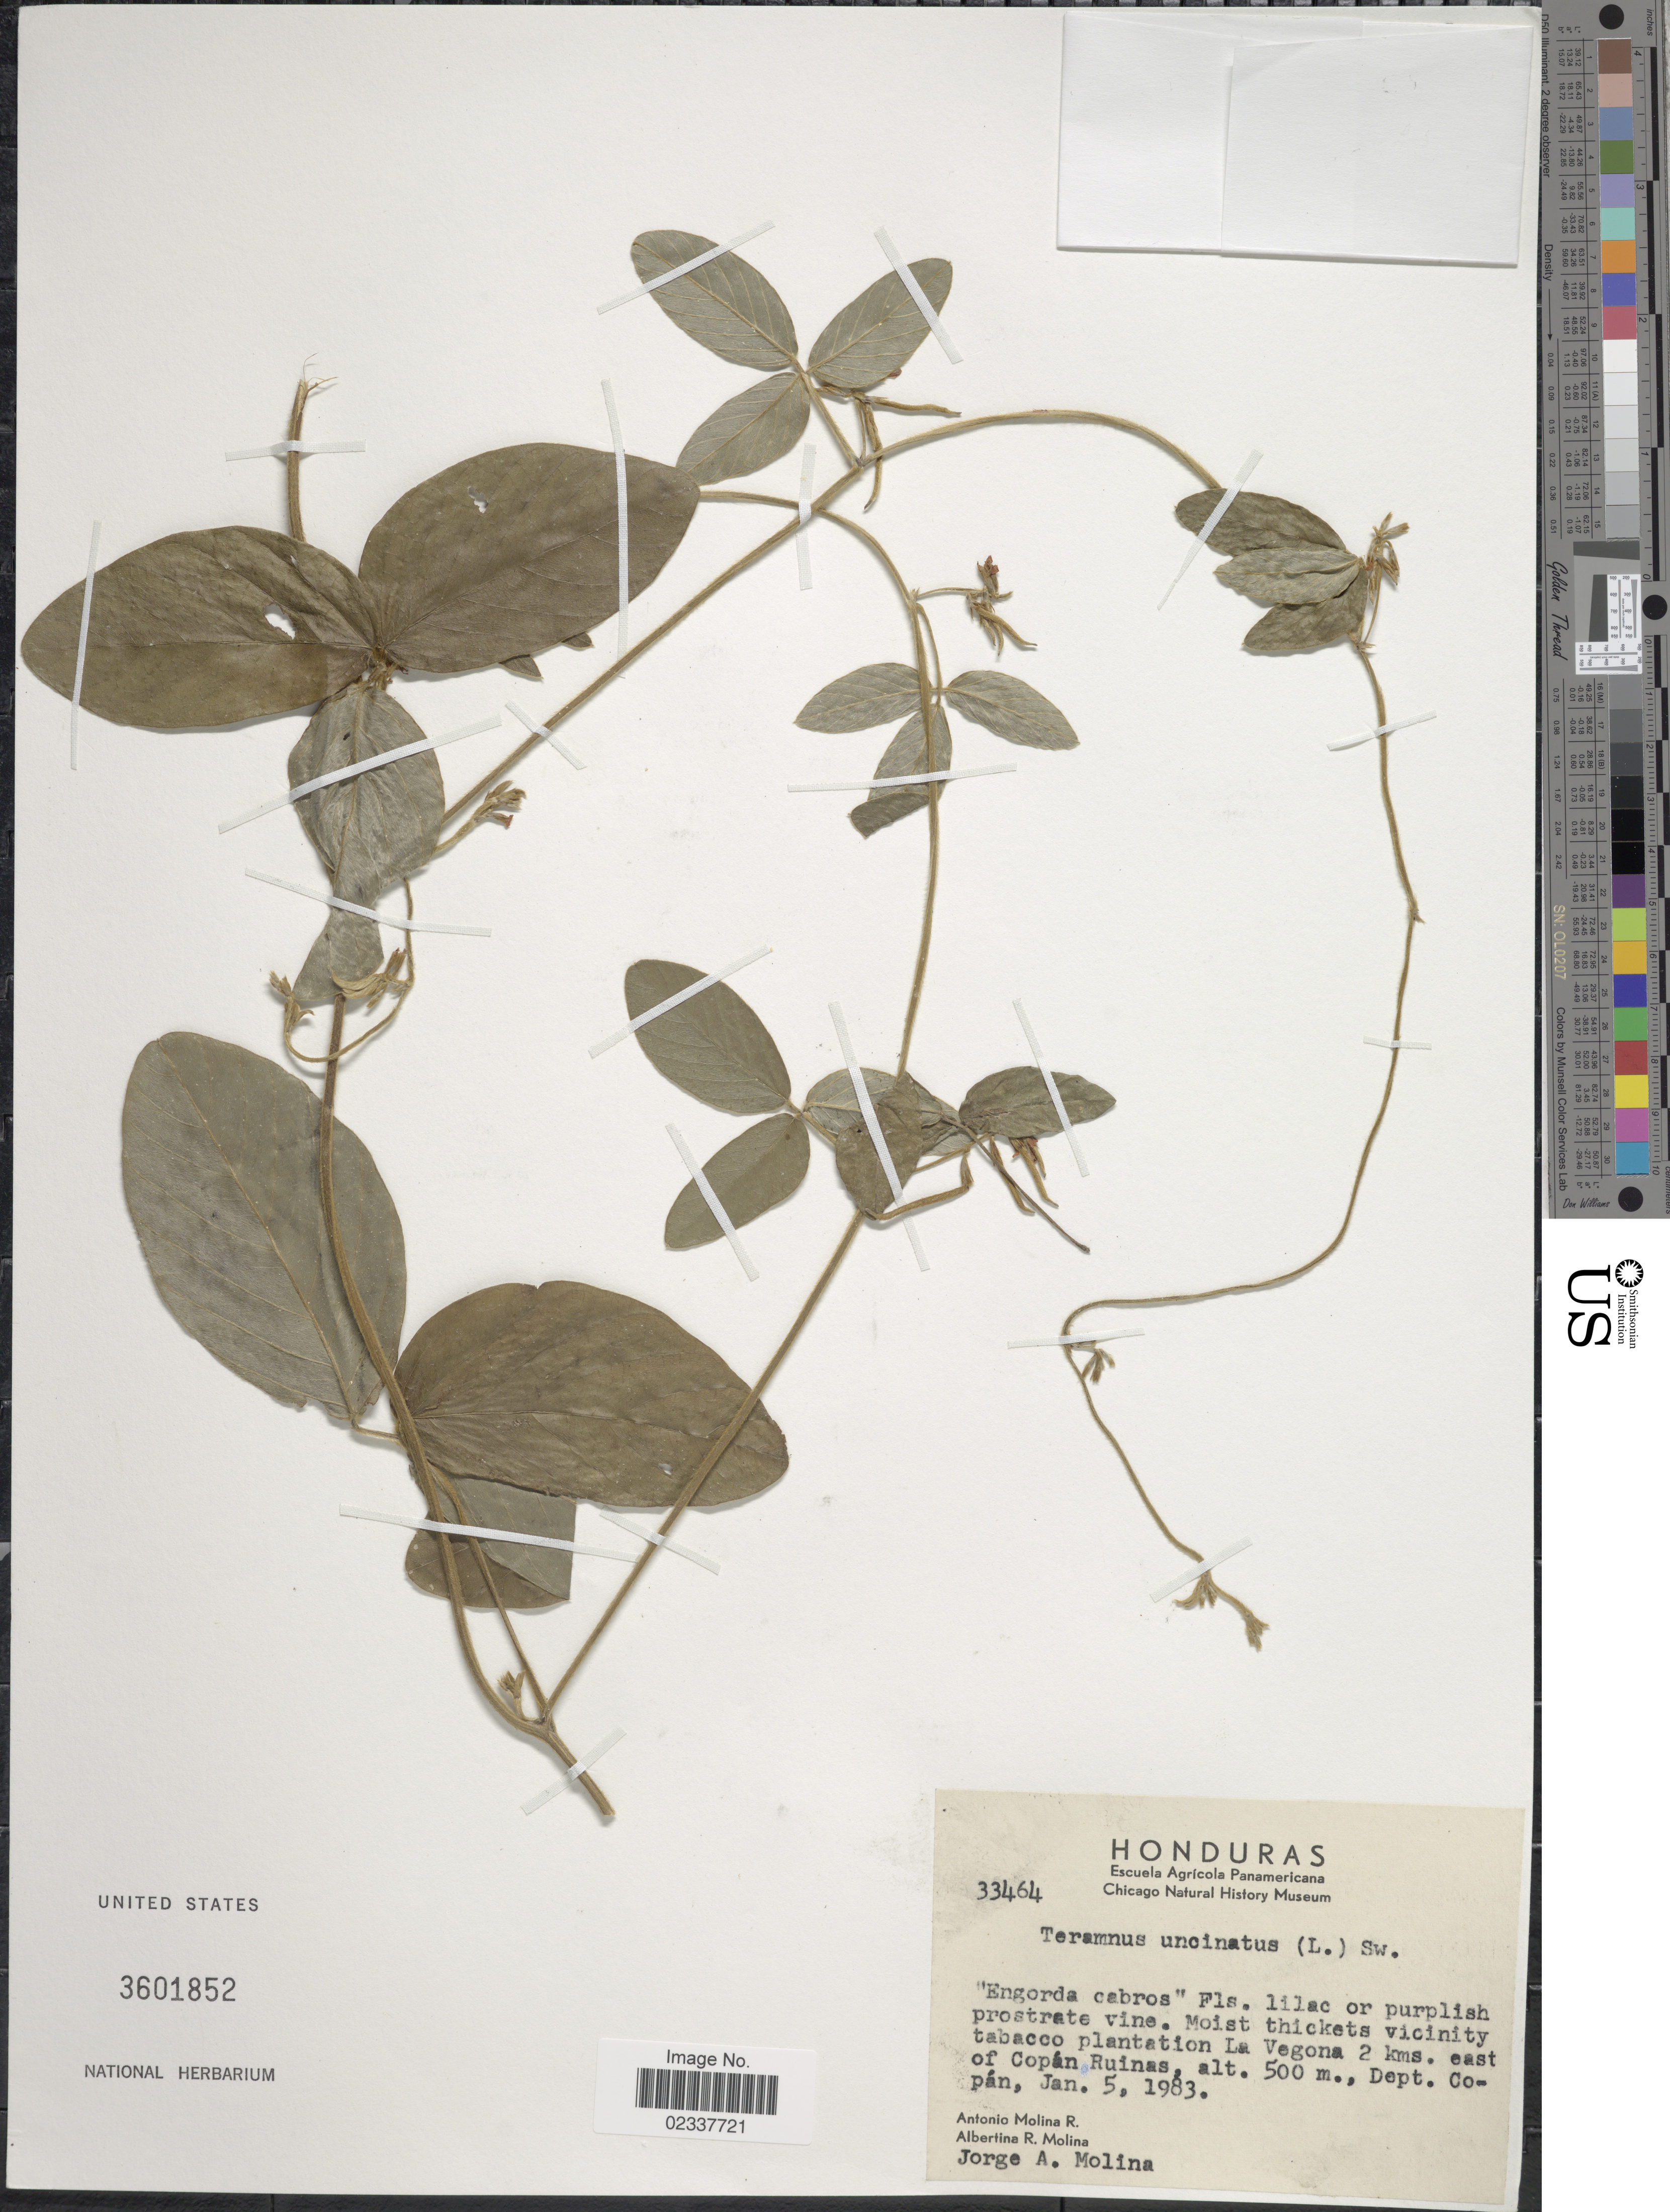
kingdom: Plantae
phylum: Tracheophyta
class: Magnoliopsida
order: Fabales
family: Fabaceae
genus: Teramnus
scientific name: Teramnus uncinatus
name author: (L.) Sw.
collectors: A. Molina R., A. R. Molina & J. A. Molina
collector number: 33464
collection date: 1983-01-05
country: Honduras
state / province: Copán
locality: Vicinity tabacco plantation La Vegona 2 kms east of Copan Ruins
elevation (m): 500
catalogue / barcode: US 3601852